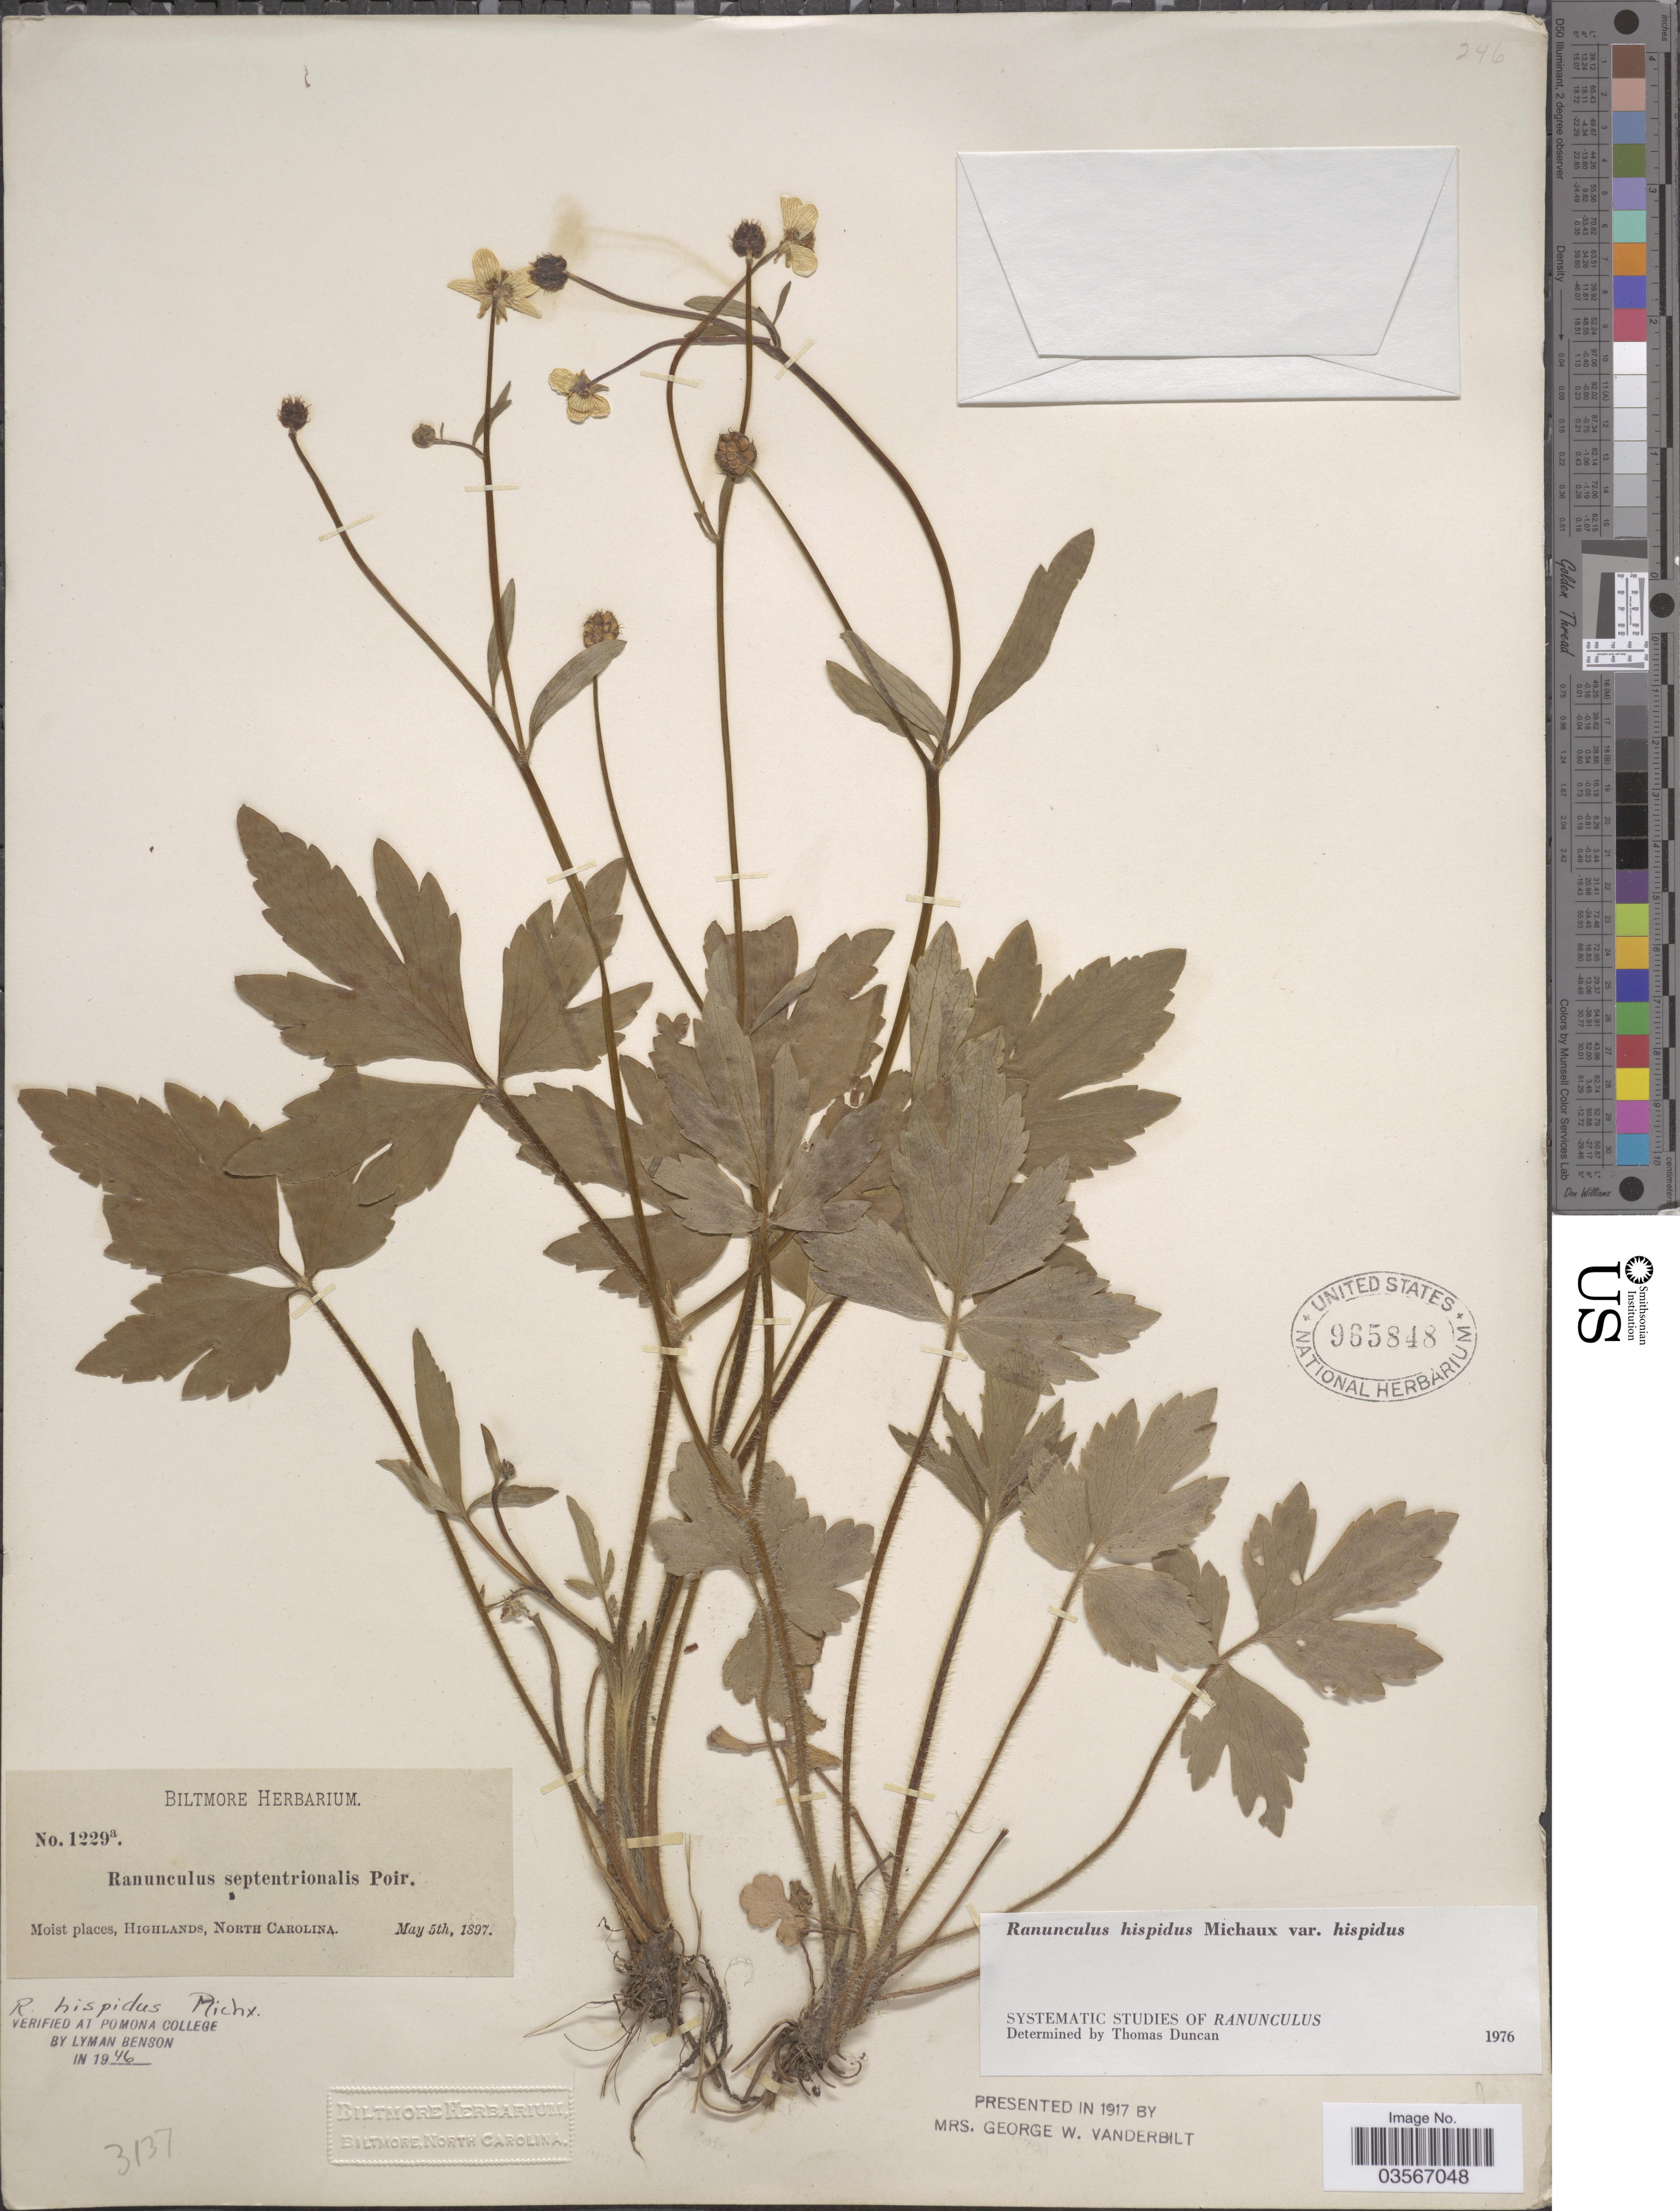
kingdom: Plantae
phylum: Tracheophyta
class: Magnoliopsida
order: Ranunculales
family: Ranunculaceae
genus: Ranunculus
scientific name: Ranunculus hispidus var. hispidus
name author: Michx.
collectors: ex herb. Biltmore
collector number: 1229a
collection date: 1897-05-05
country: United States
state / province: North Carolina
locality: Highlands.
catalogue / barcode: US 965848